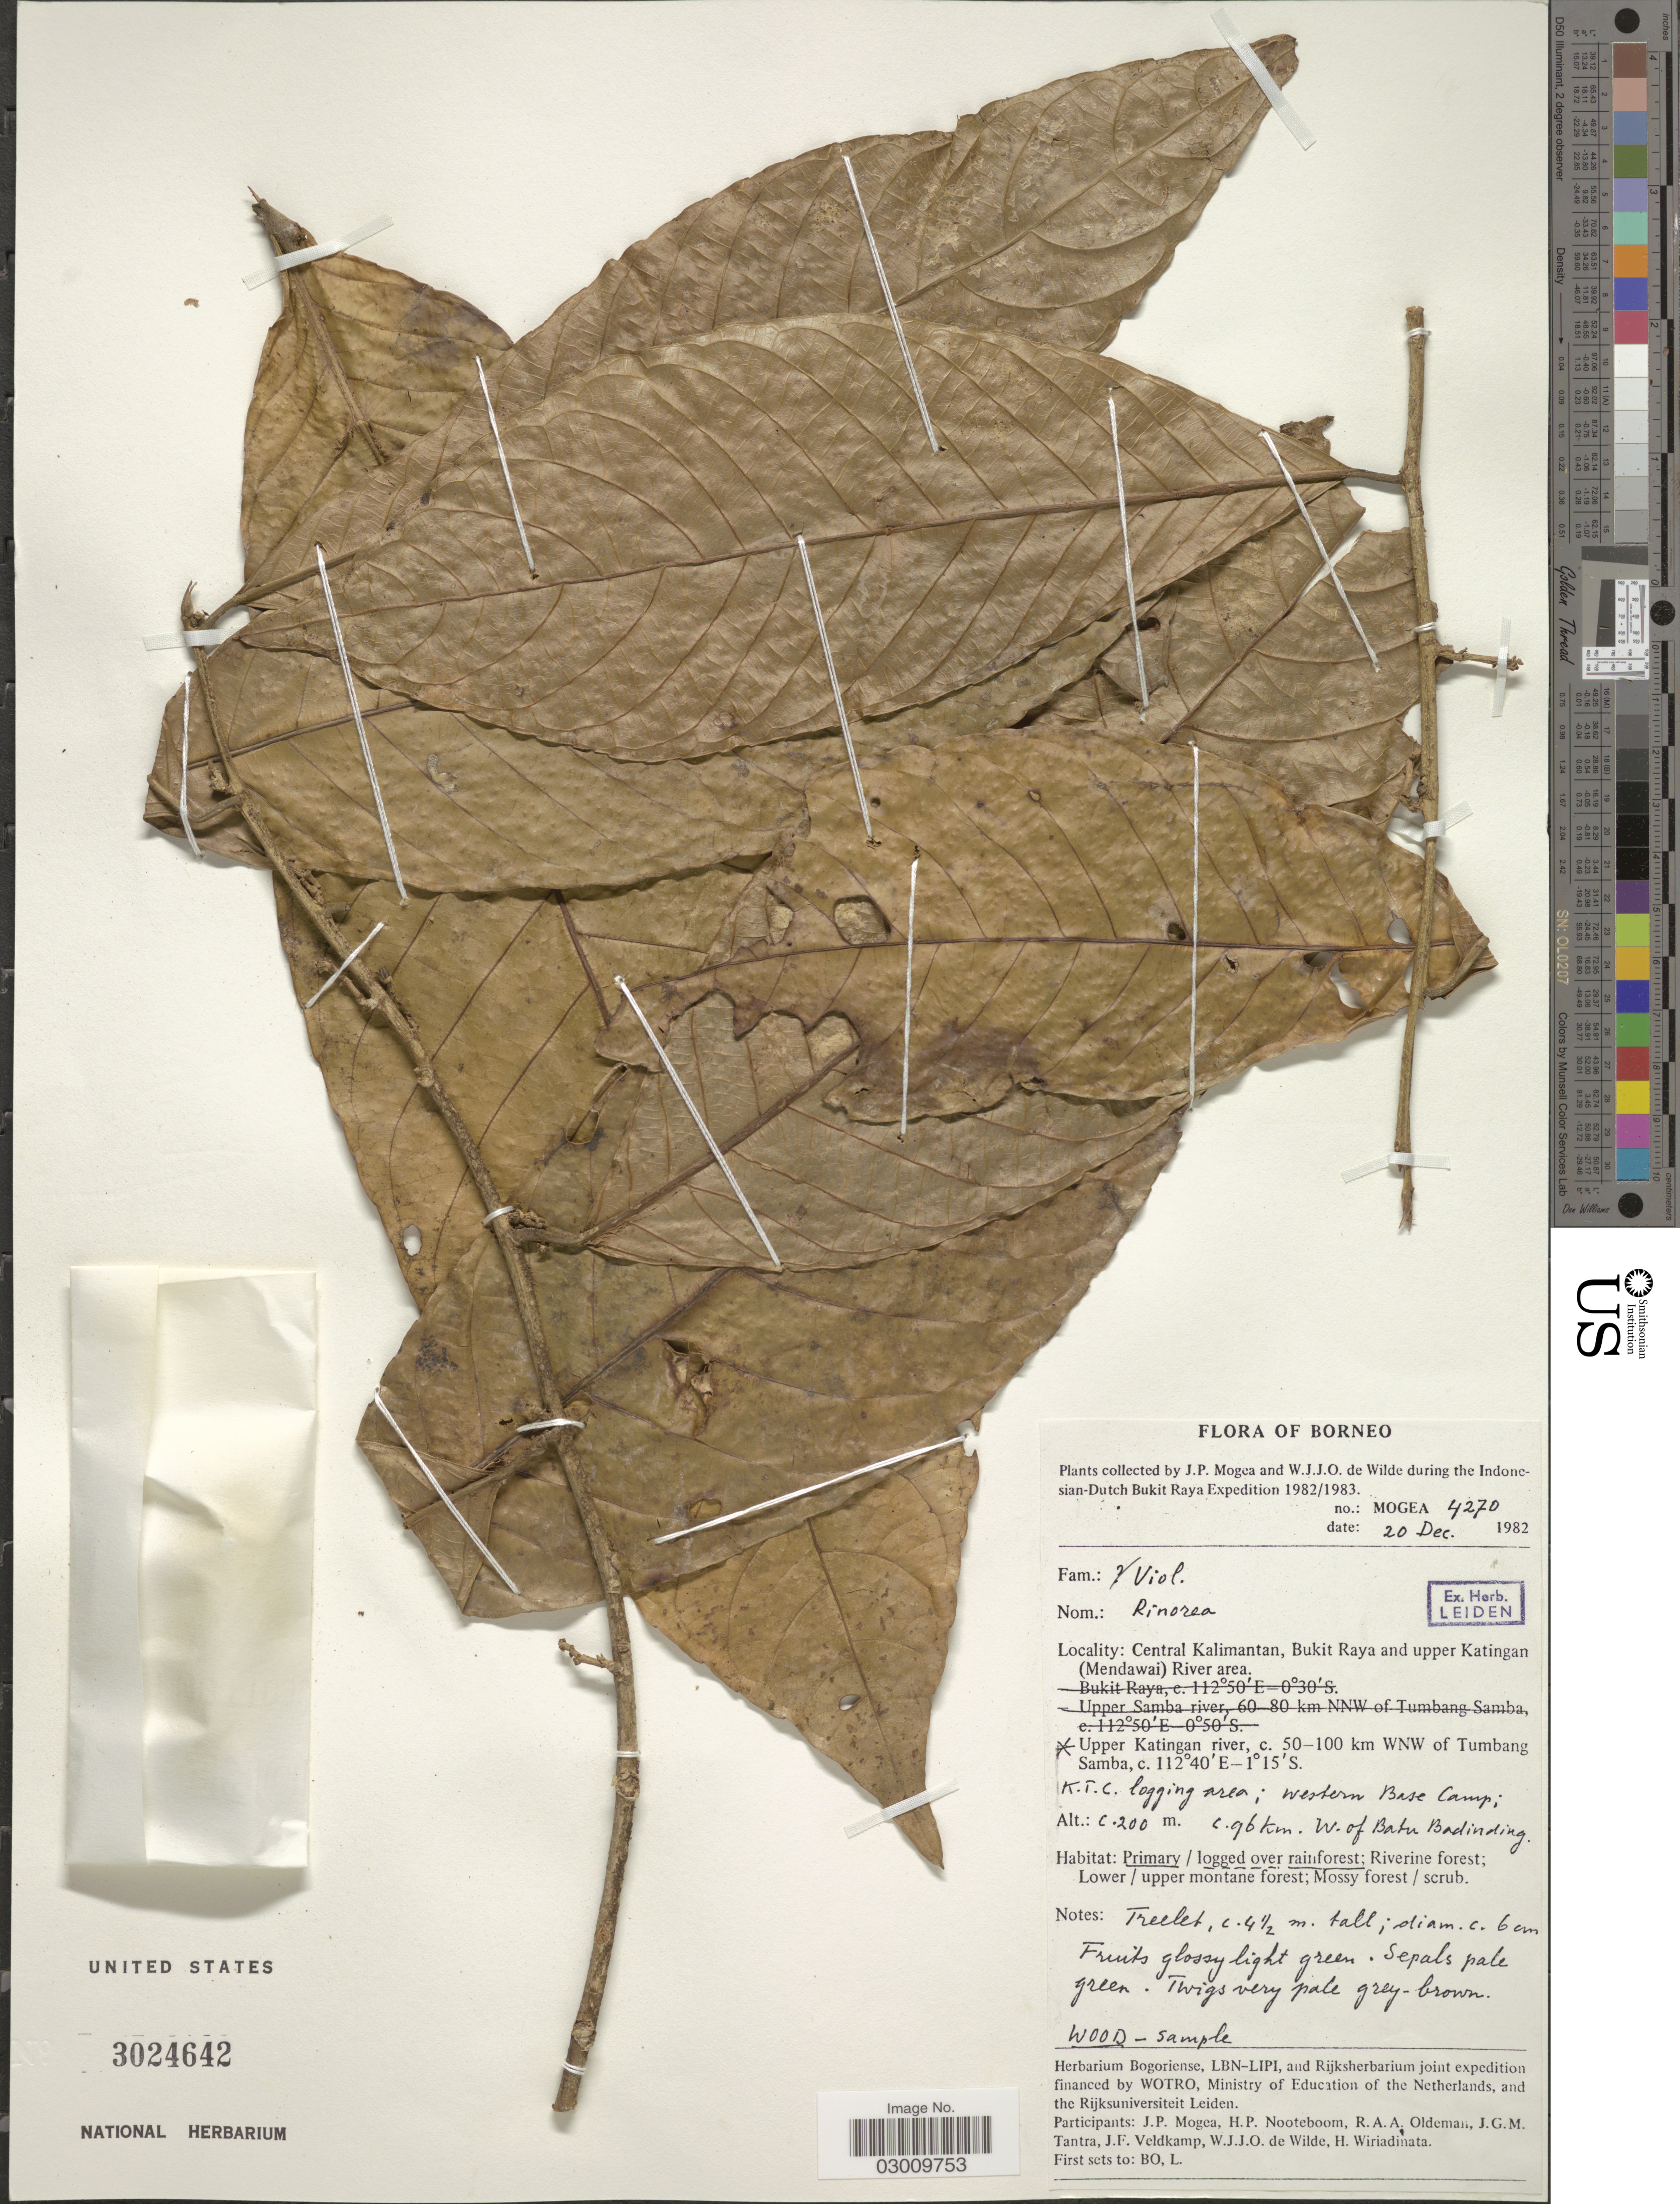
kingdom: Plantae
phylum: Tracheophyta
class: Magnoliopsida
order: Malpighiales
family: Violaceae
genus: Rinorea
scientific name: Rinorea sp.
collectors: J. Mogea & W. J. de Wilde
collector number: MOGEA 4270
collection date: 1982-12-20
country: Indonesia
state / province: Kalimantan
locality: Borneo. Central Kalimantan, Bukit Raya and upper Katingan (Mendawai) River area. Upper Katingan river, c. 50-100 km WNW of Tumbang Samba. K.T.C. logging area; western Base Camp; c. 96 km. W. of Batu Badinding.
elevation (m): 200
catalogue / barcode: US 3024642